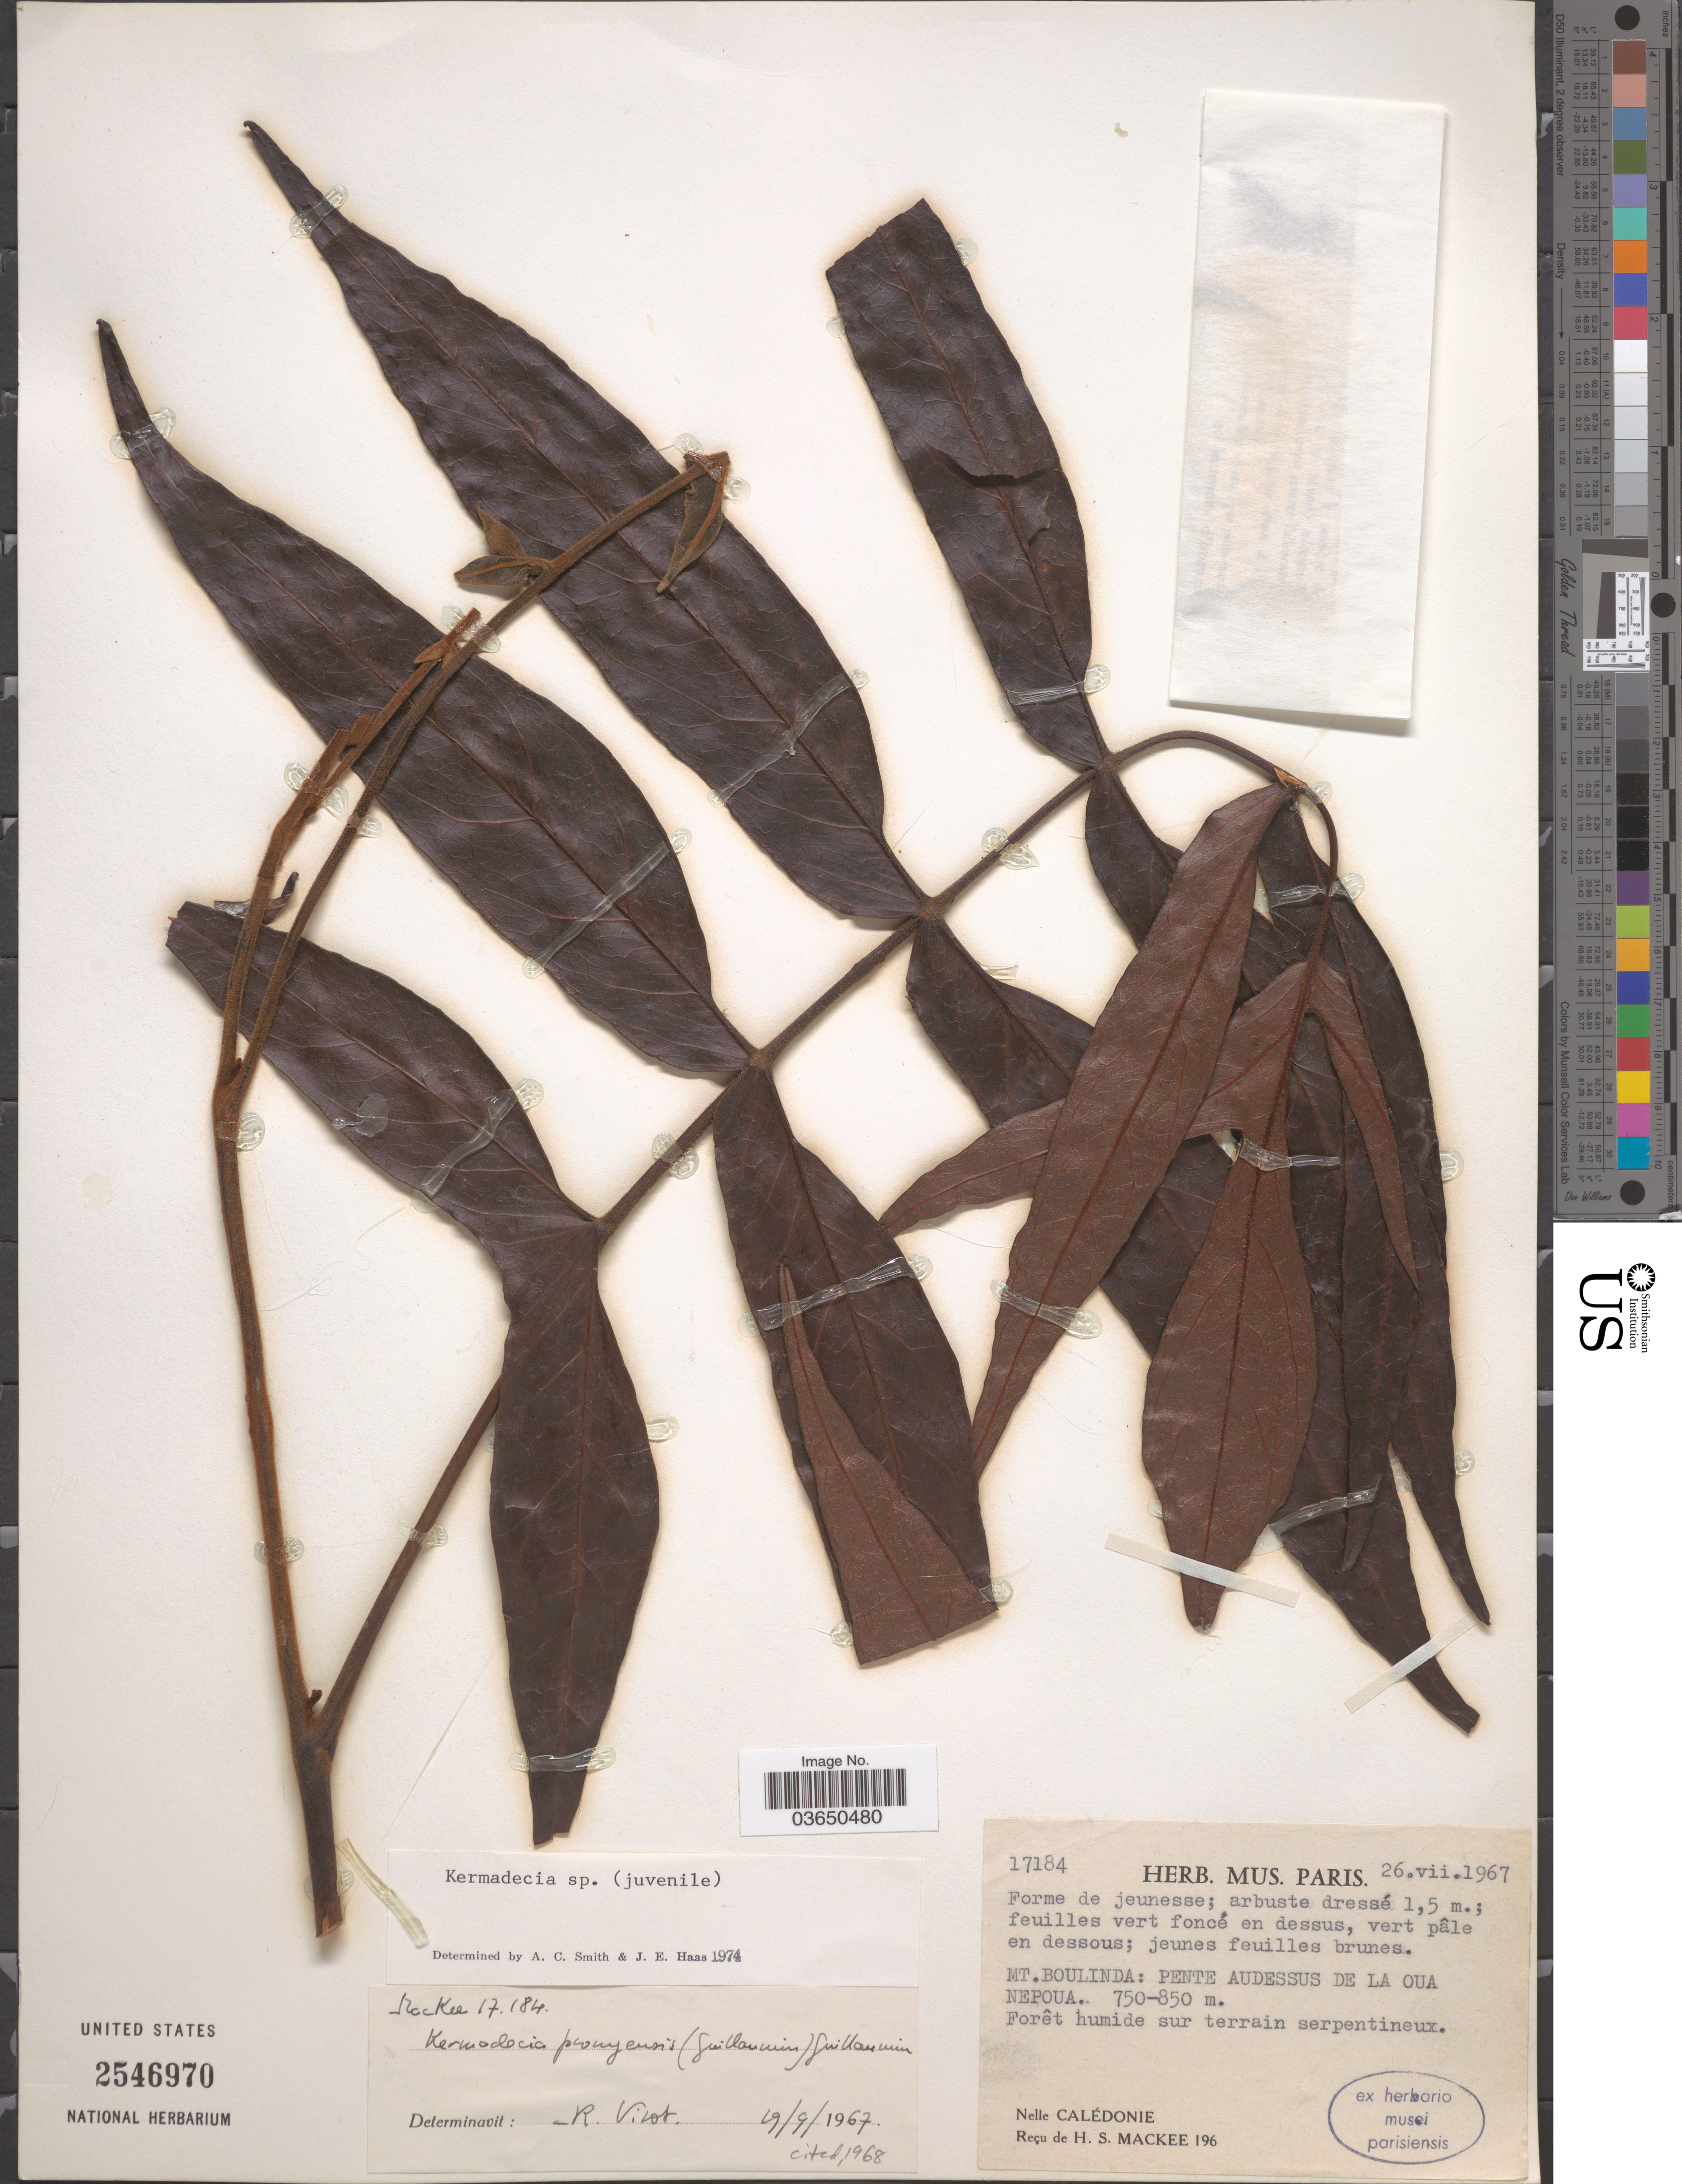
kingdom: Plantae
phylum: Tracheophyta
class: Magnoliopsida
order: Proteales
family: Proteaceae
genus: Kermadecia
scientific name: Kermadecia pronyensis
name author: (Guillaumin) Guillaumin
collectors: H. Mackee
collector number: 17184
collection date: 1967-07-26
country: New Caledonia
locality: Mt. Boulinda: Pente Audessus de La Oua Nepoua.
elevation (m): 750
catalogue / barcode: US 2546970